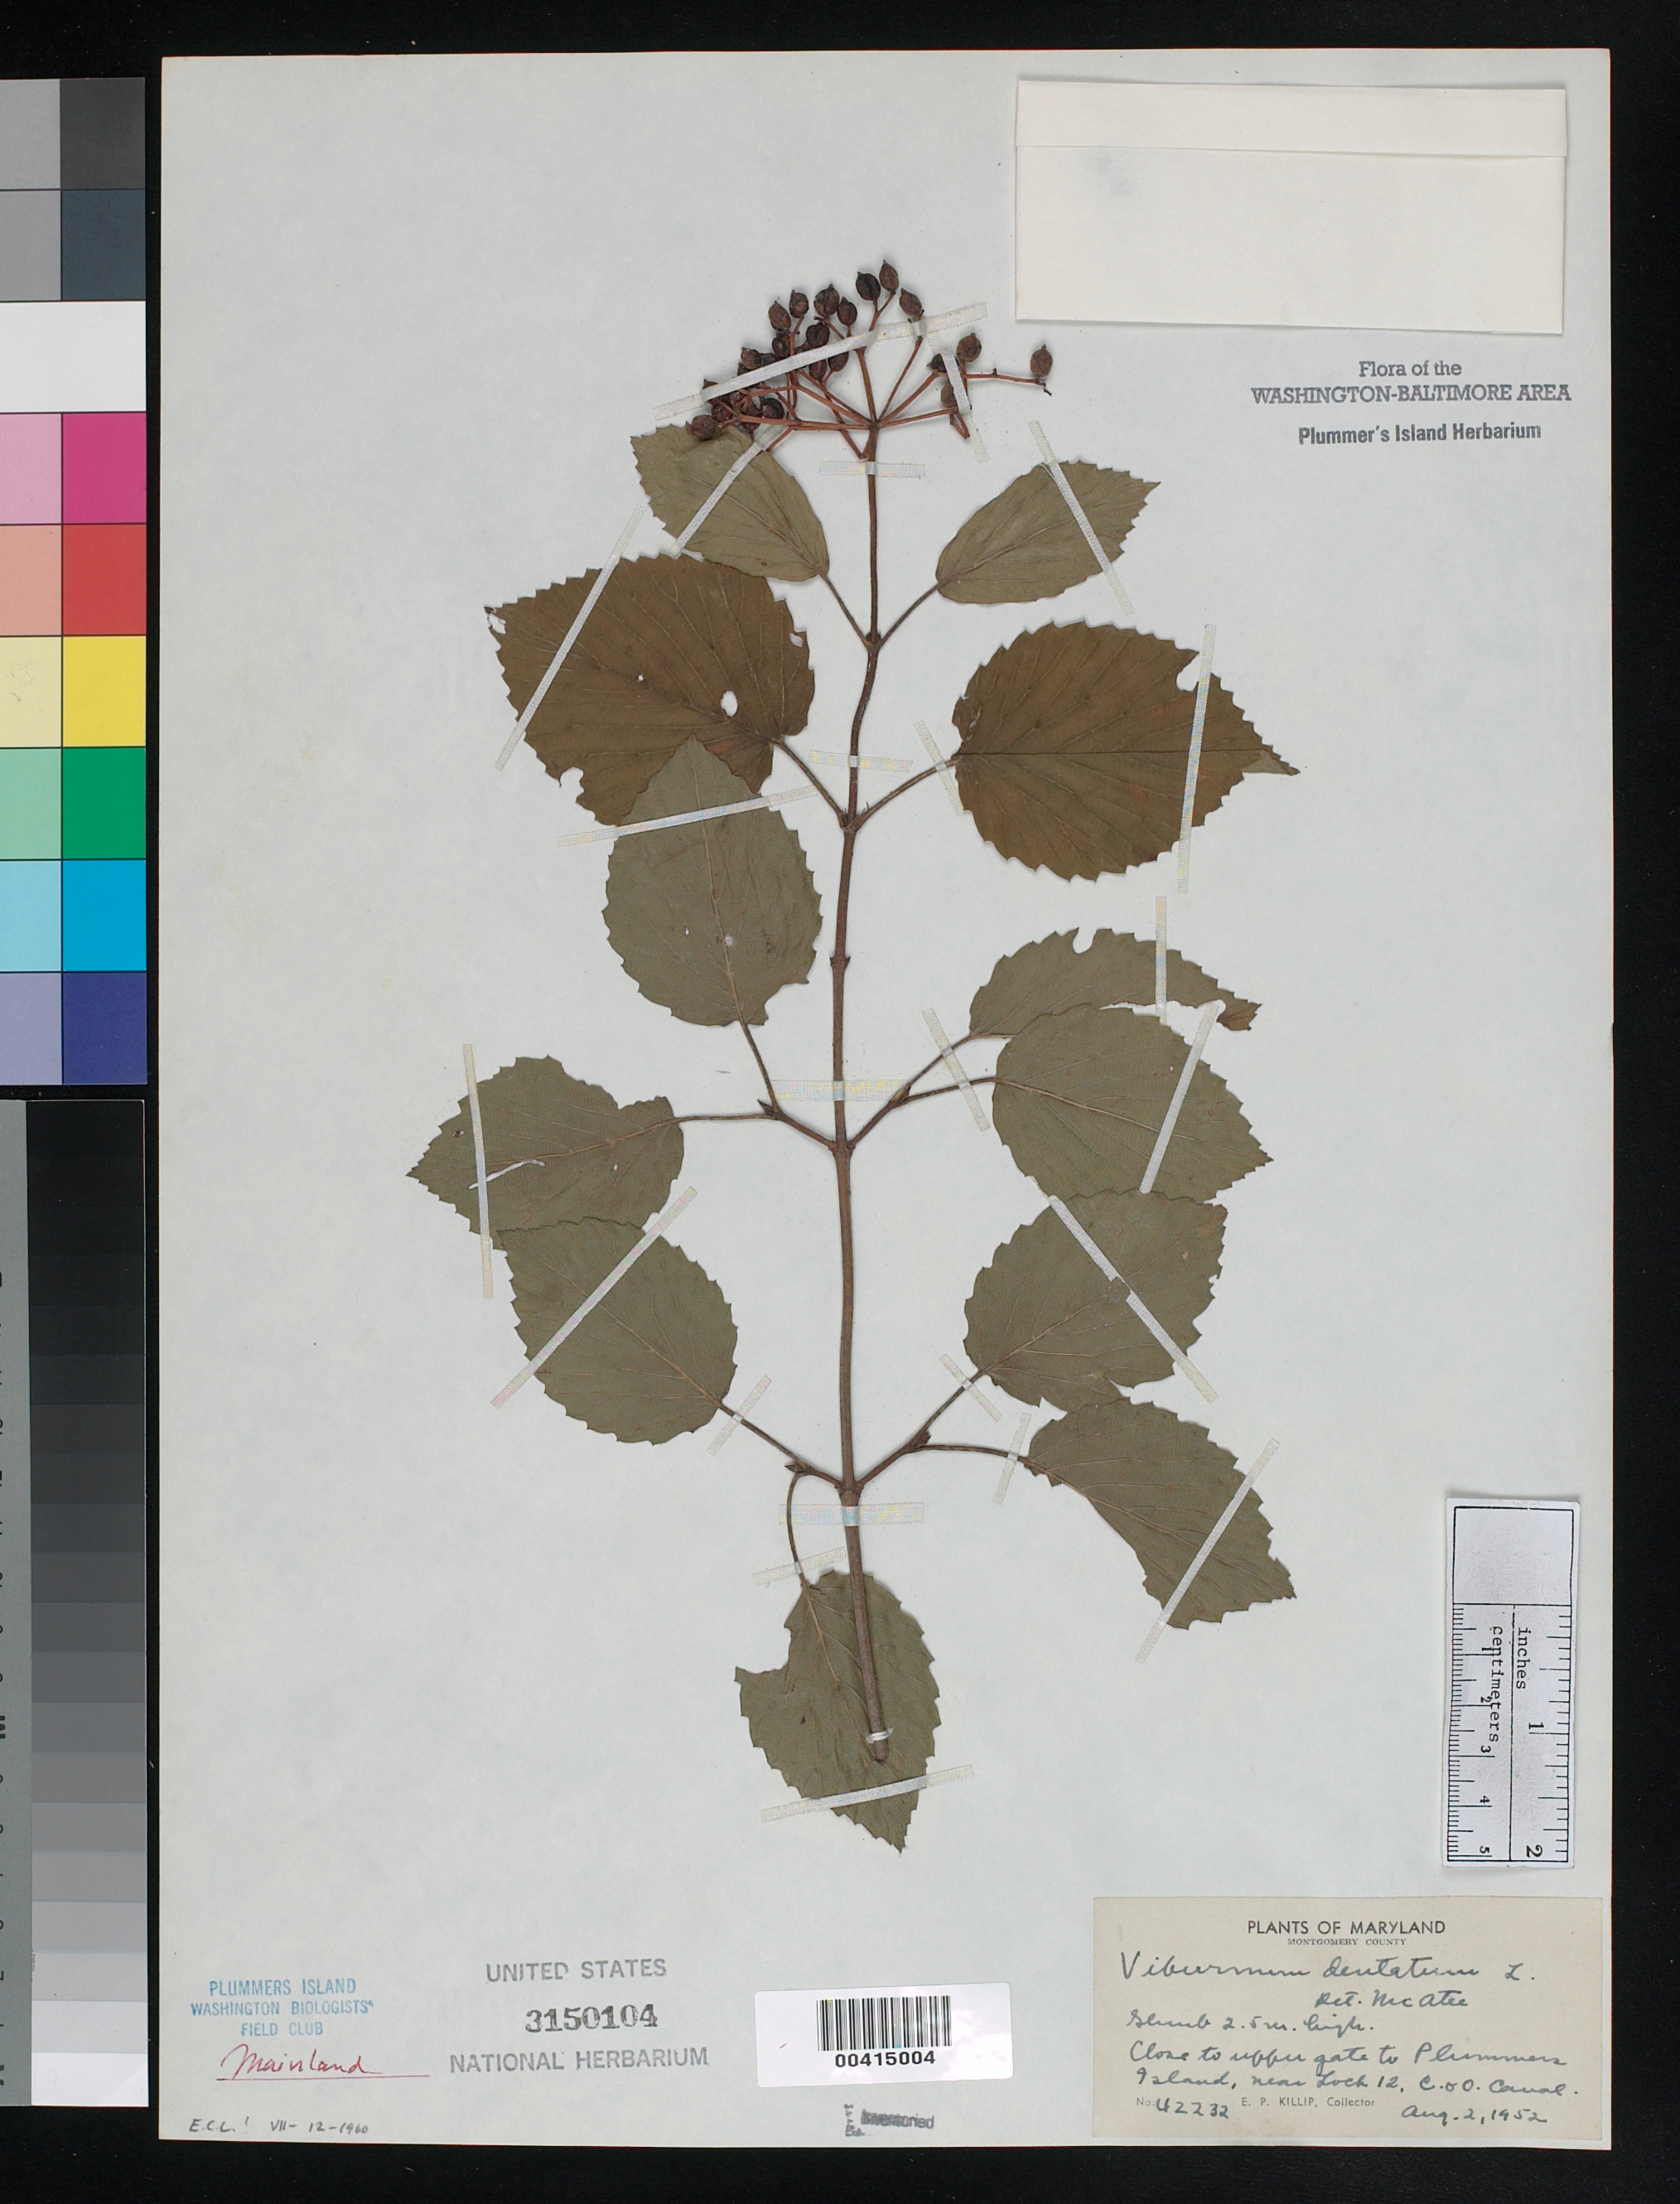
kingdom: Plantae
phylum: Tracheophyta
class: Magnoliopsida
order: Dipsacales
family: Viburnaceae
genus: Viburnum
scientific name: Viburnum dentatum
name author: L.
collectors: E. P. Killip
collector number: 42232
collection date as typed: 02 Aug 1952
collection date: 1952-08-02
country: United States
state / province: Maryland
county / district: Montgomery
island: Plummers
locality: Plummer's Island; Close to upper gate to Plummers Island, near Lock 12, C&O Canal C. & O. Canal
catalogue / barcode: US 3150104